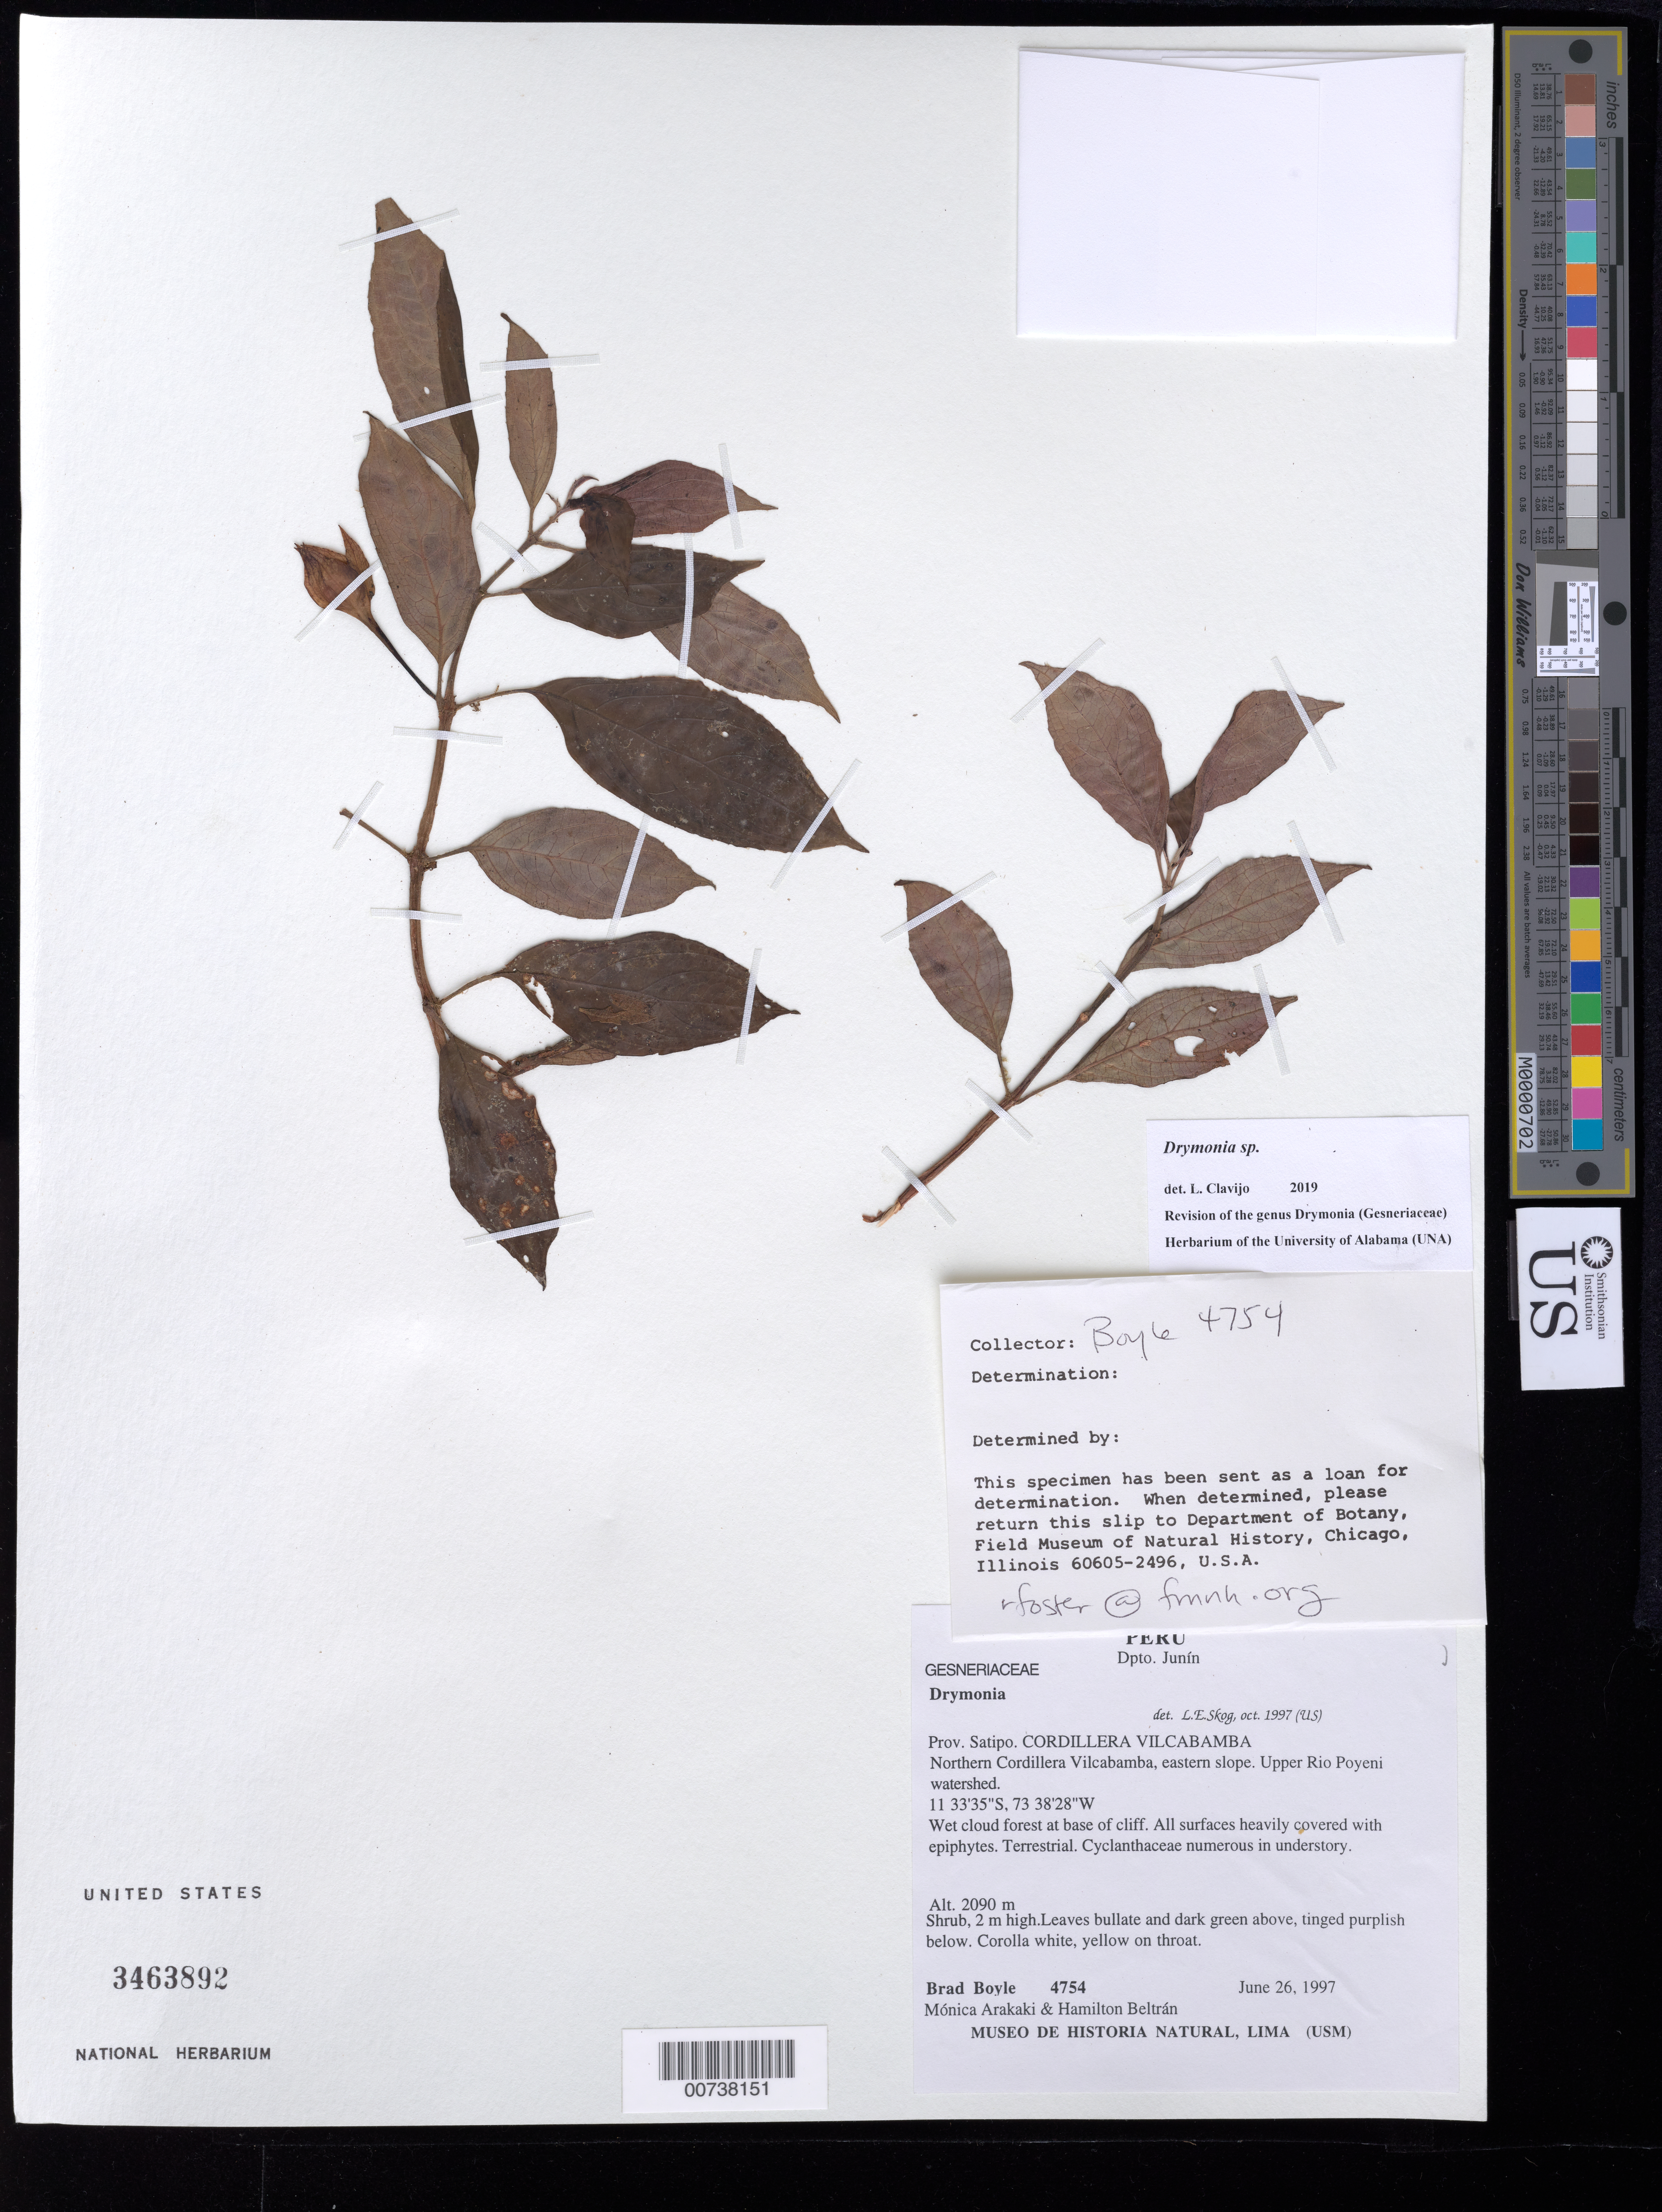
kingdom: Plantae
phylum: Tracheophyta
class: Magnoliopsida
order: Lamiales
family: Gesneriaceae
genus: Drymonia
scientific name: Drymonia sp.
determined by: Skog, Laurence E.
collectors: B. Boyle, M. Arakaki & H. Beltrán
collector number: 4754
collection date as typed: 26 Jun 1997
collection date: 1997-06-26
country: Peru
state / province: Junín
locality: Prov. Satipo, Cordillera Vilcabamba, northern Cordillera Vilcabamba, eastern slope. Upper Rio Poyeni watershed.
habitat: Wet cloud forest at base of cliff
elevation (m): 2090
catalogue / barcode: US 3463892